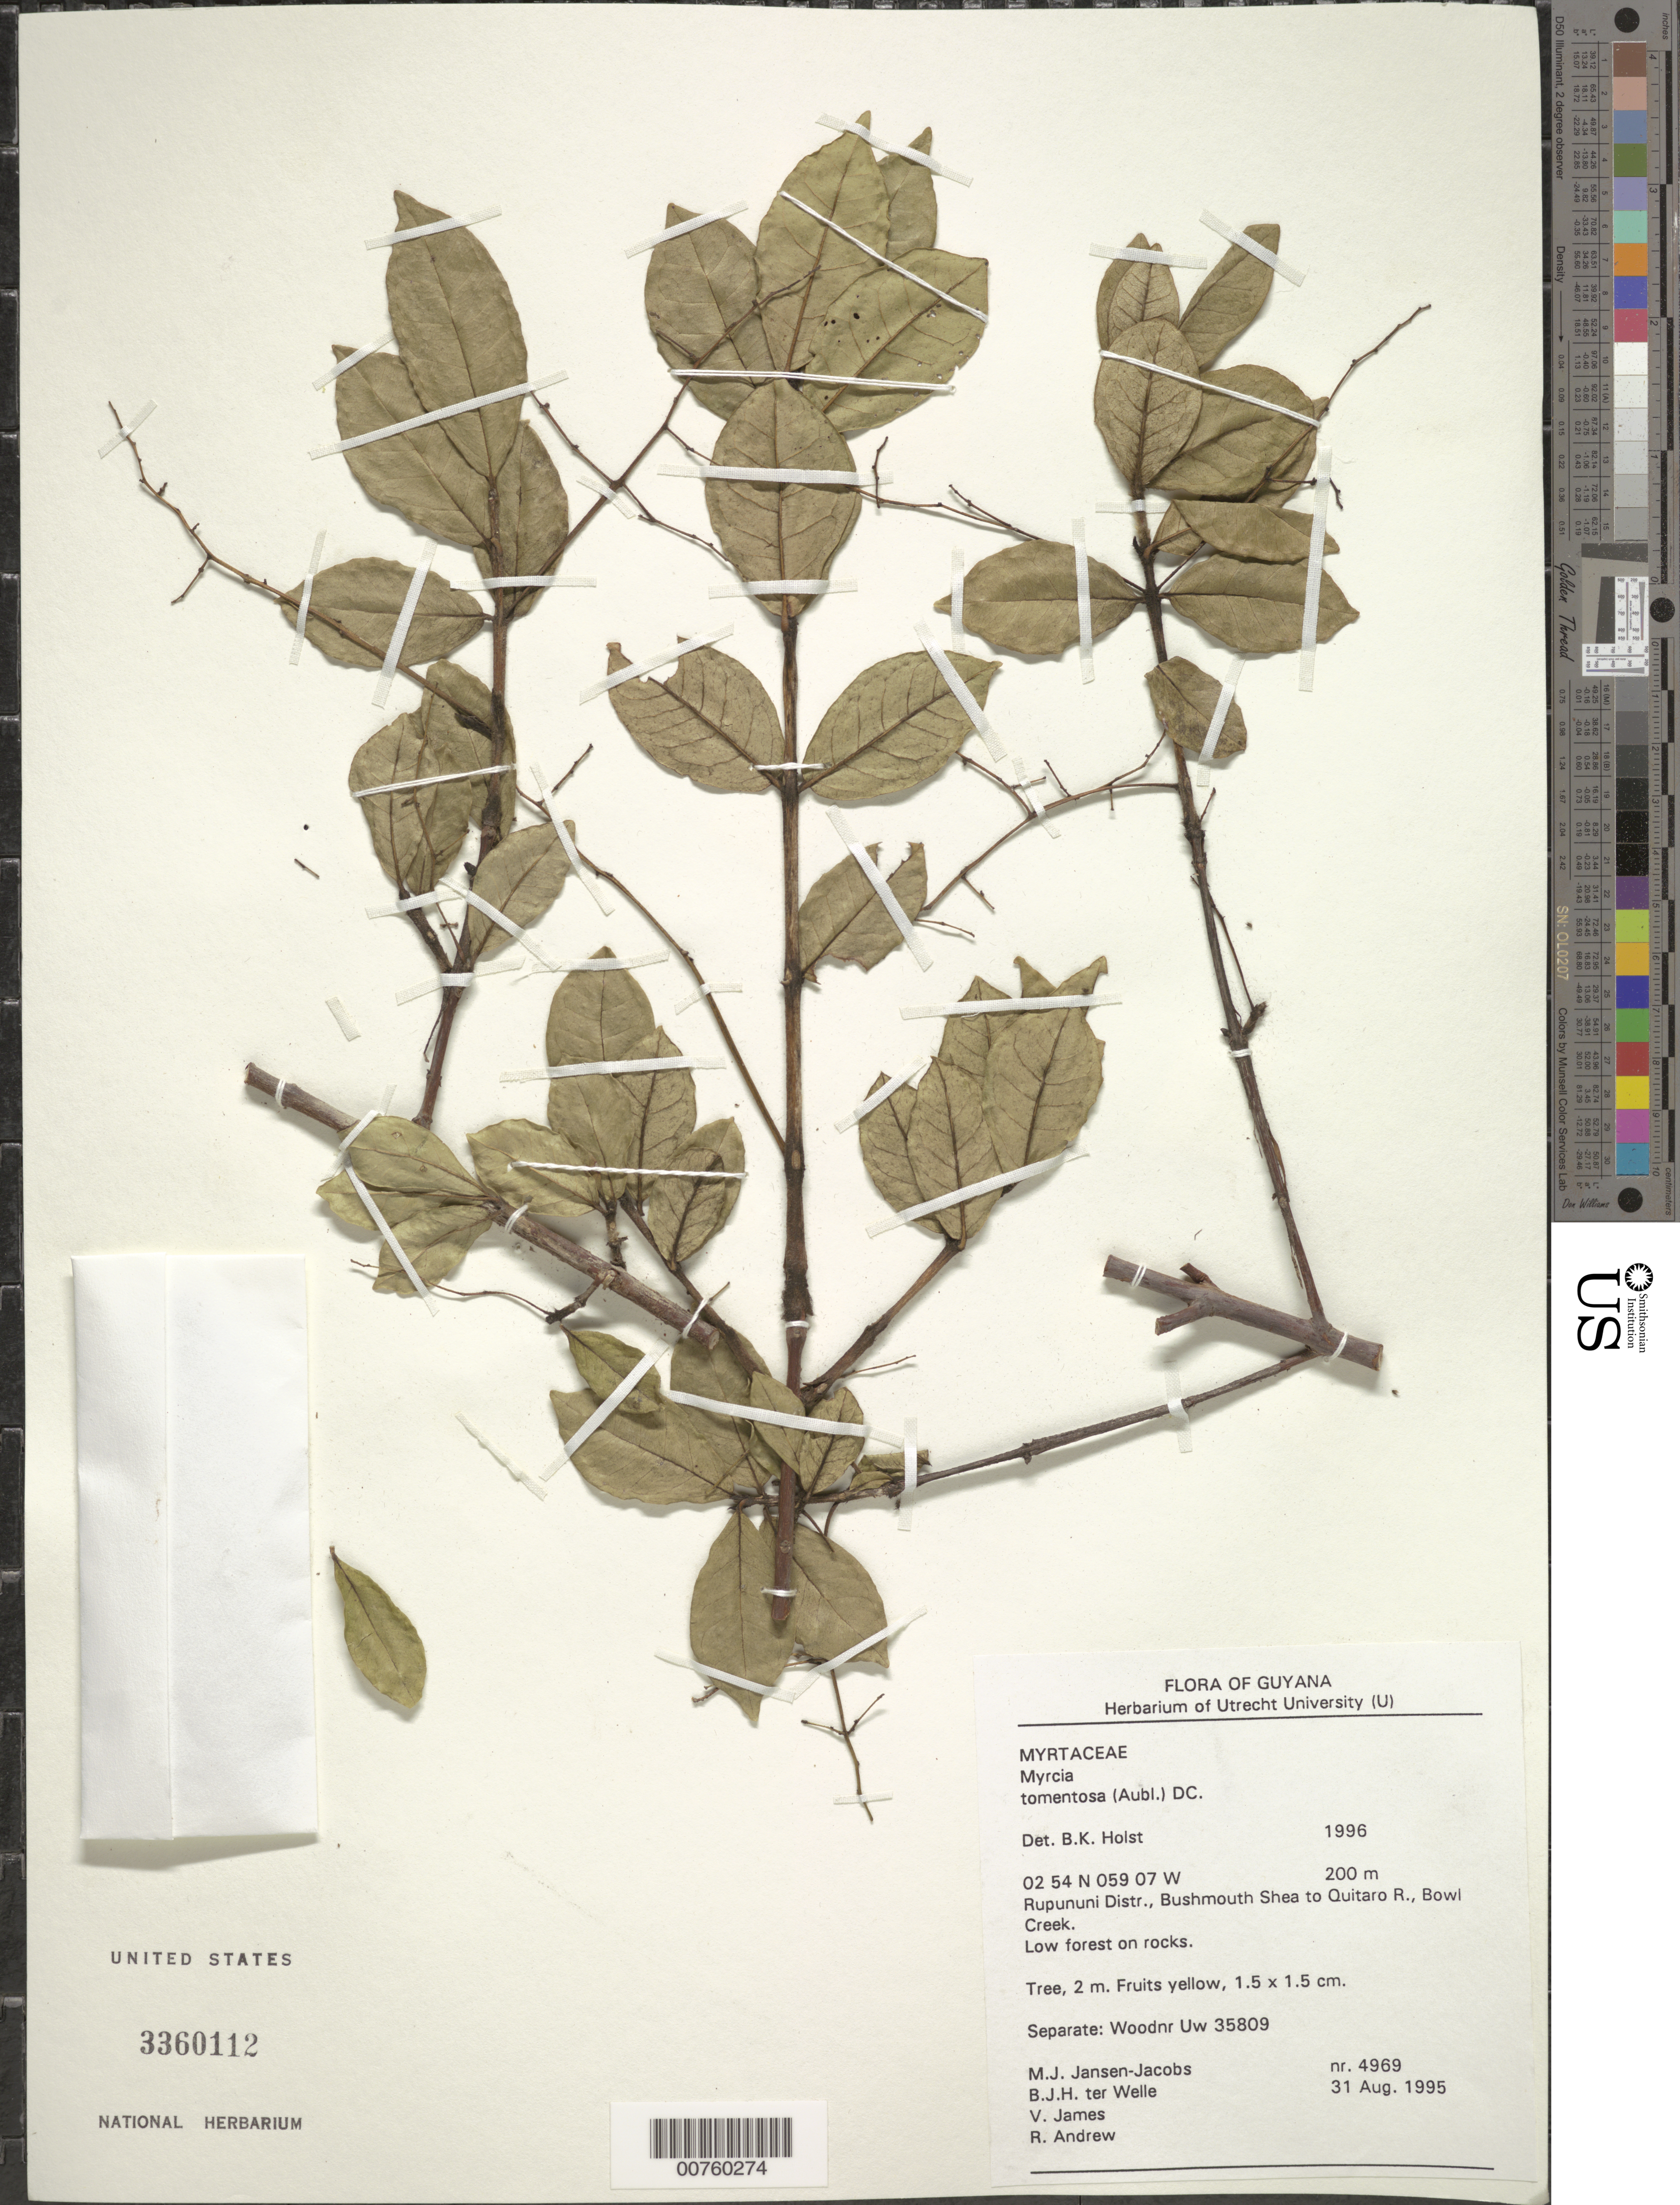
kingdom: Plantae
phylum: Tracheophyta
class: Magnoliopsida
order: Myrtales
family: Myrtaceae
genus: Myrcia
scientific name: Myrcia tomentosa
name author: (Aubl.) DC.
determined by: Holst, Bruce K.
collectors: M. J. Jansen-Jacobs, B. Welle, V. James & R. Andrew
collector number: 4969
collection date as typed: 31-Aug-95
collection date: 1995-08-31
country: Guyana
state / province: U. Takutu-U. Essequibo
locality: Bowl Creek, Bushmouth, Shea to Quitaro River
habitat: Low forest on rocks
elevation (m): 200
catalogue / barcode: US 3360112